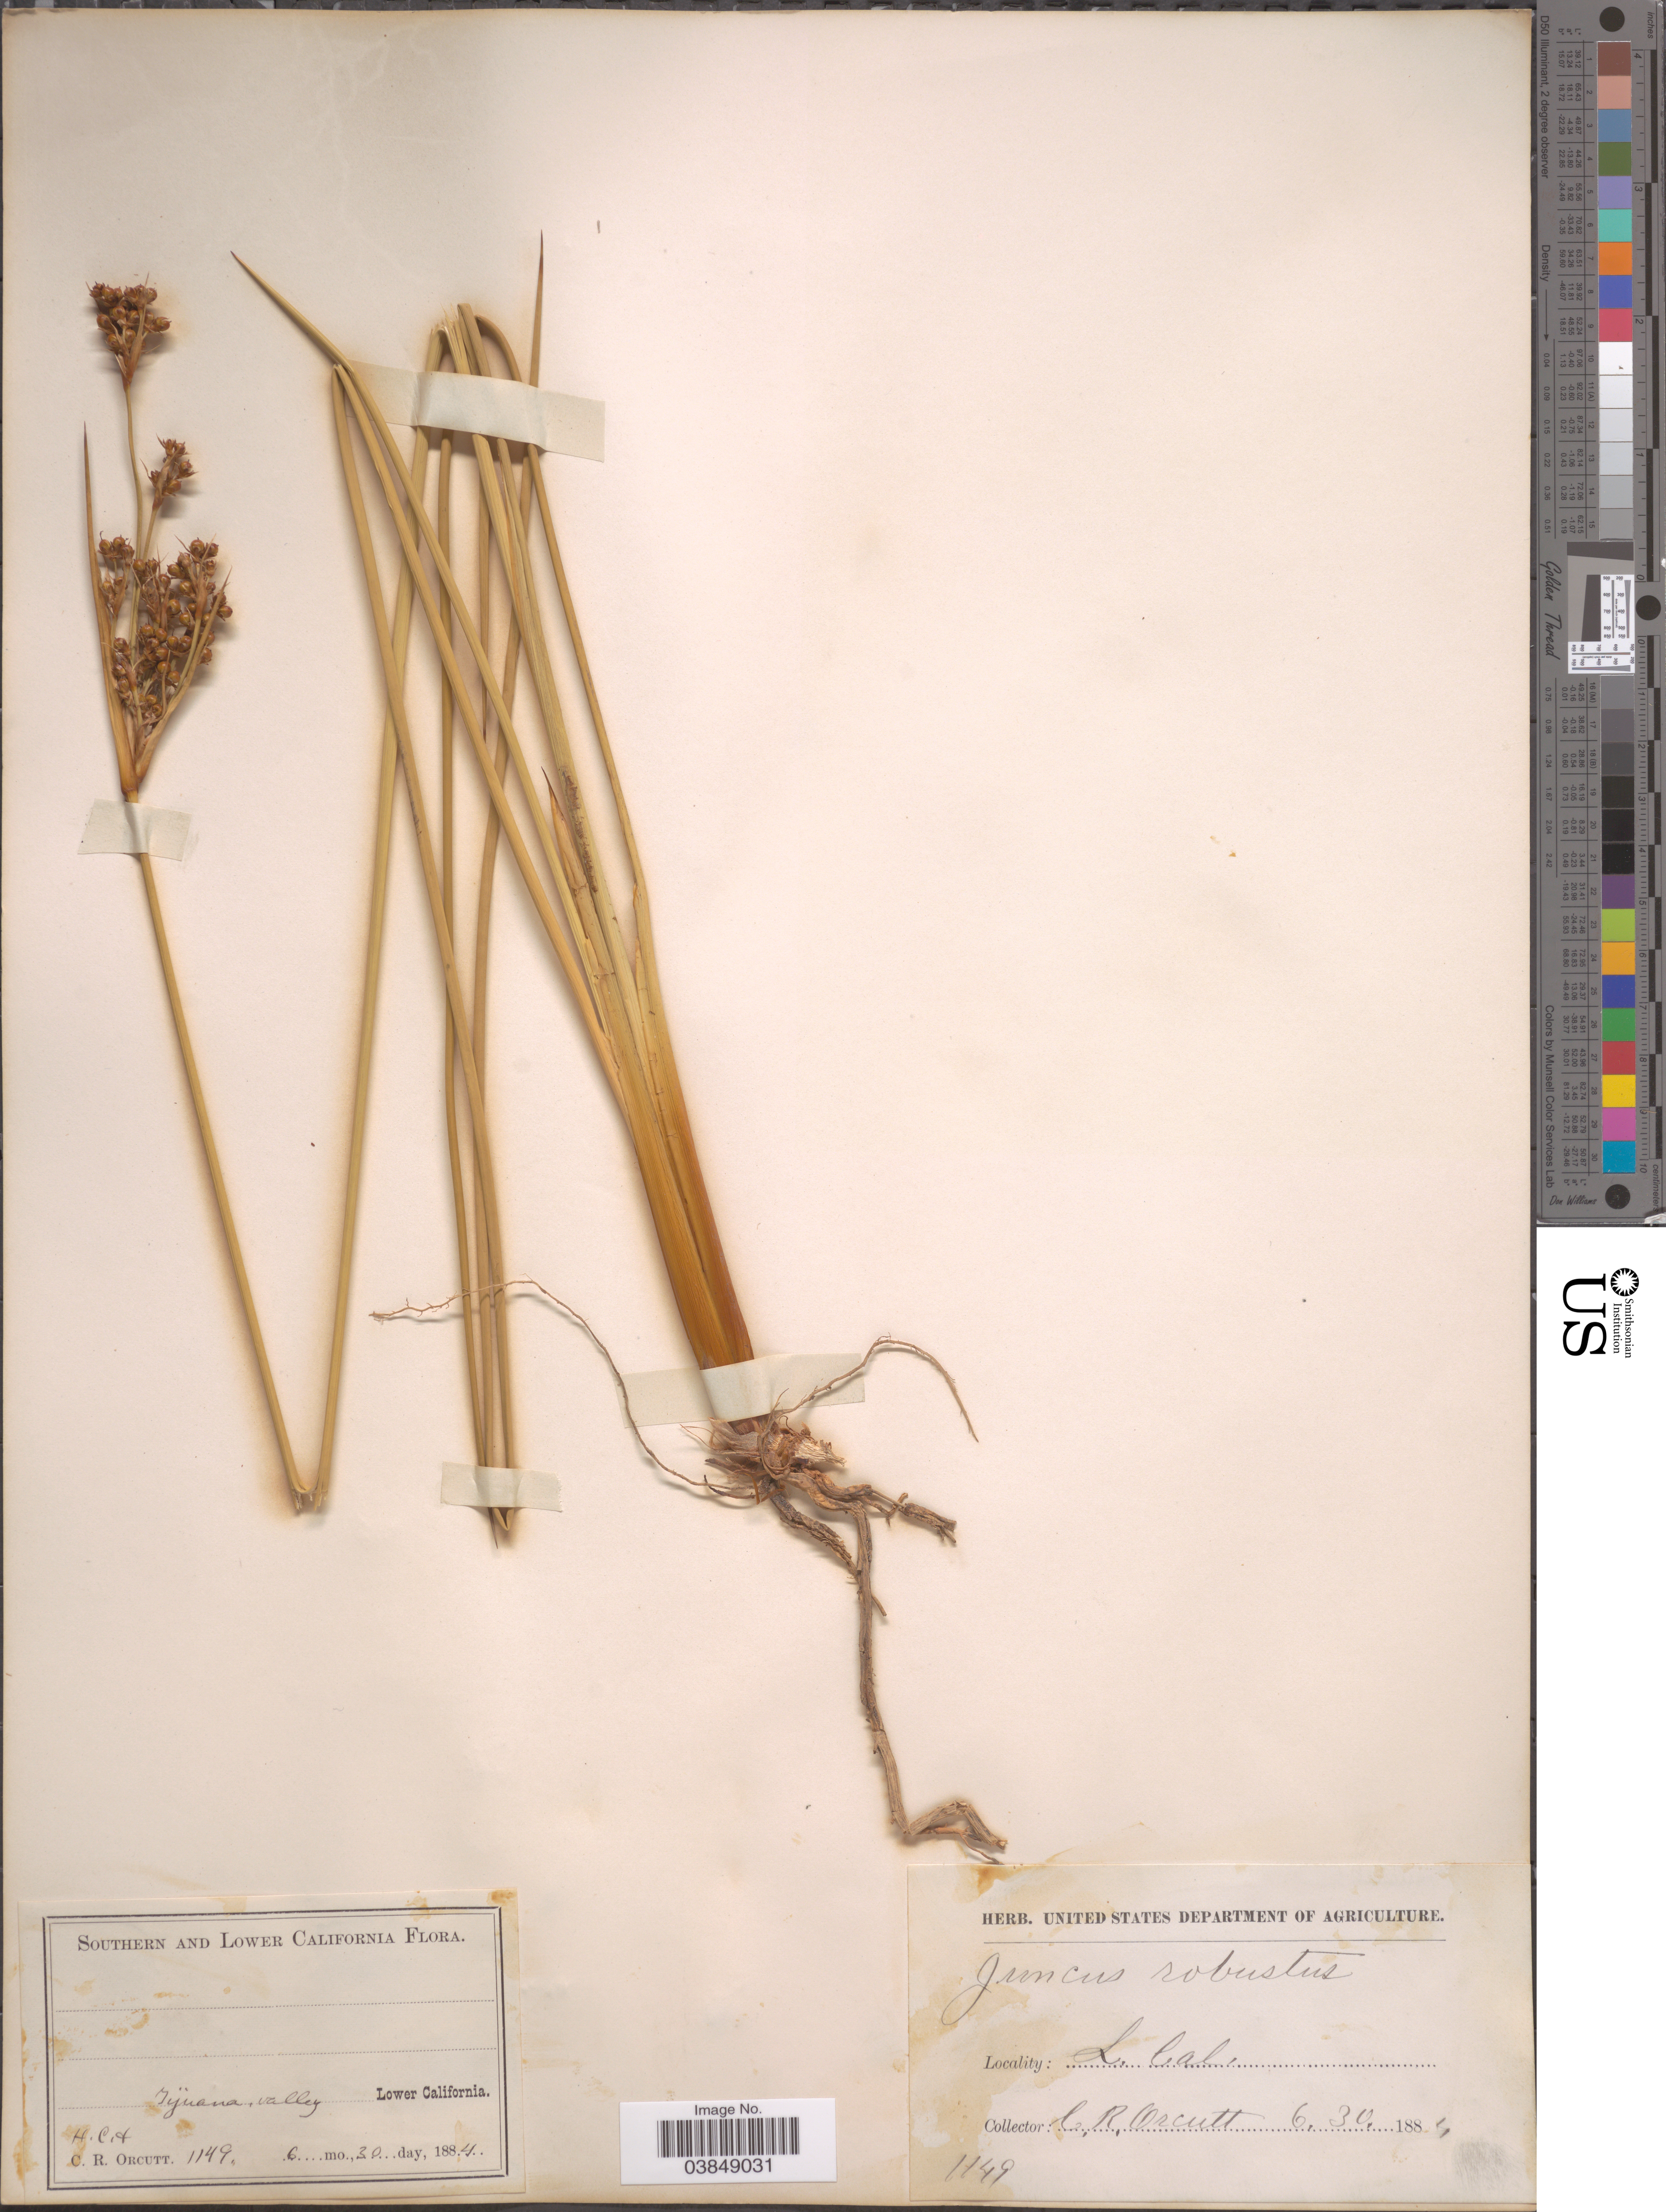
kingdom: Plantae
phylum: Tracheophyta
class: Liliopsida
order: Poales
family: Juncaceae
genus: Juncus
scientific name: Juncus acutus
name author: L.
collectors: C. R. Orcutt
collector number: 1149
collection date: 1884-06-30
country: Mexico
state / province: Baja California Norte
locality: Tijuana. valley. Lower California.